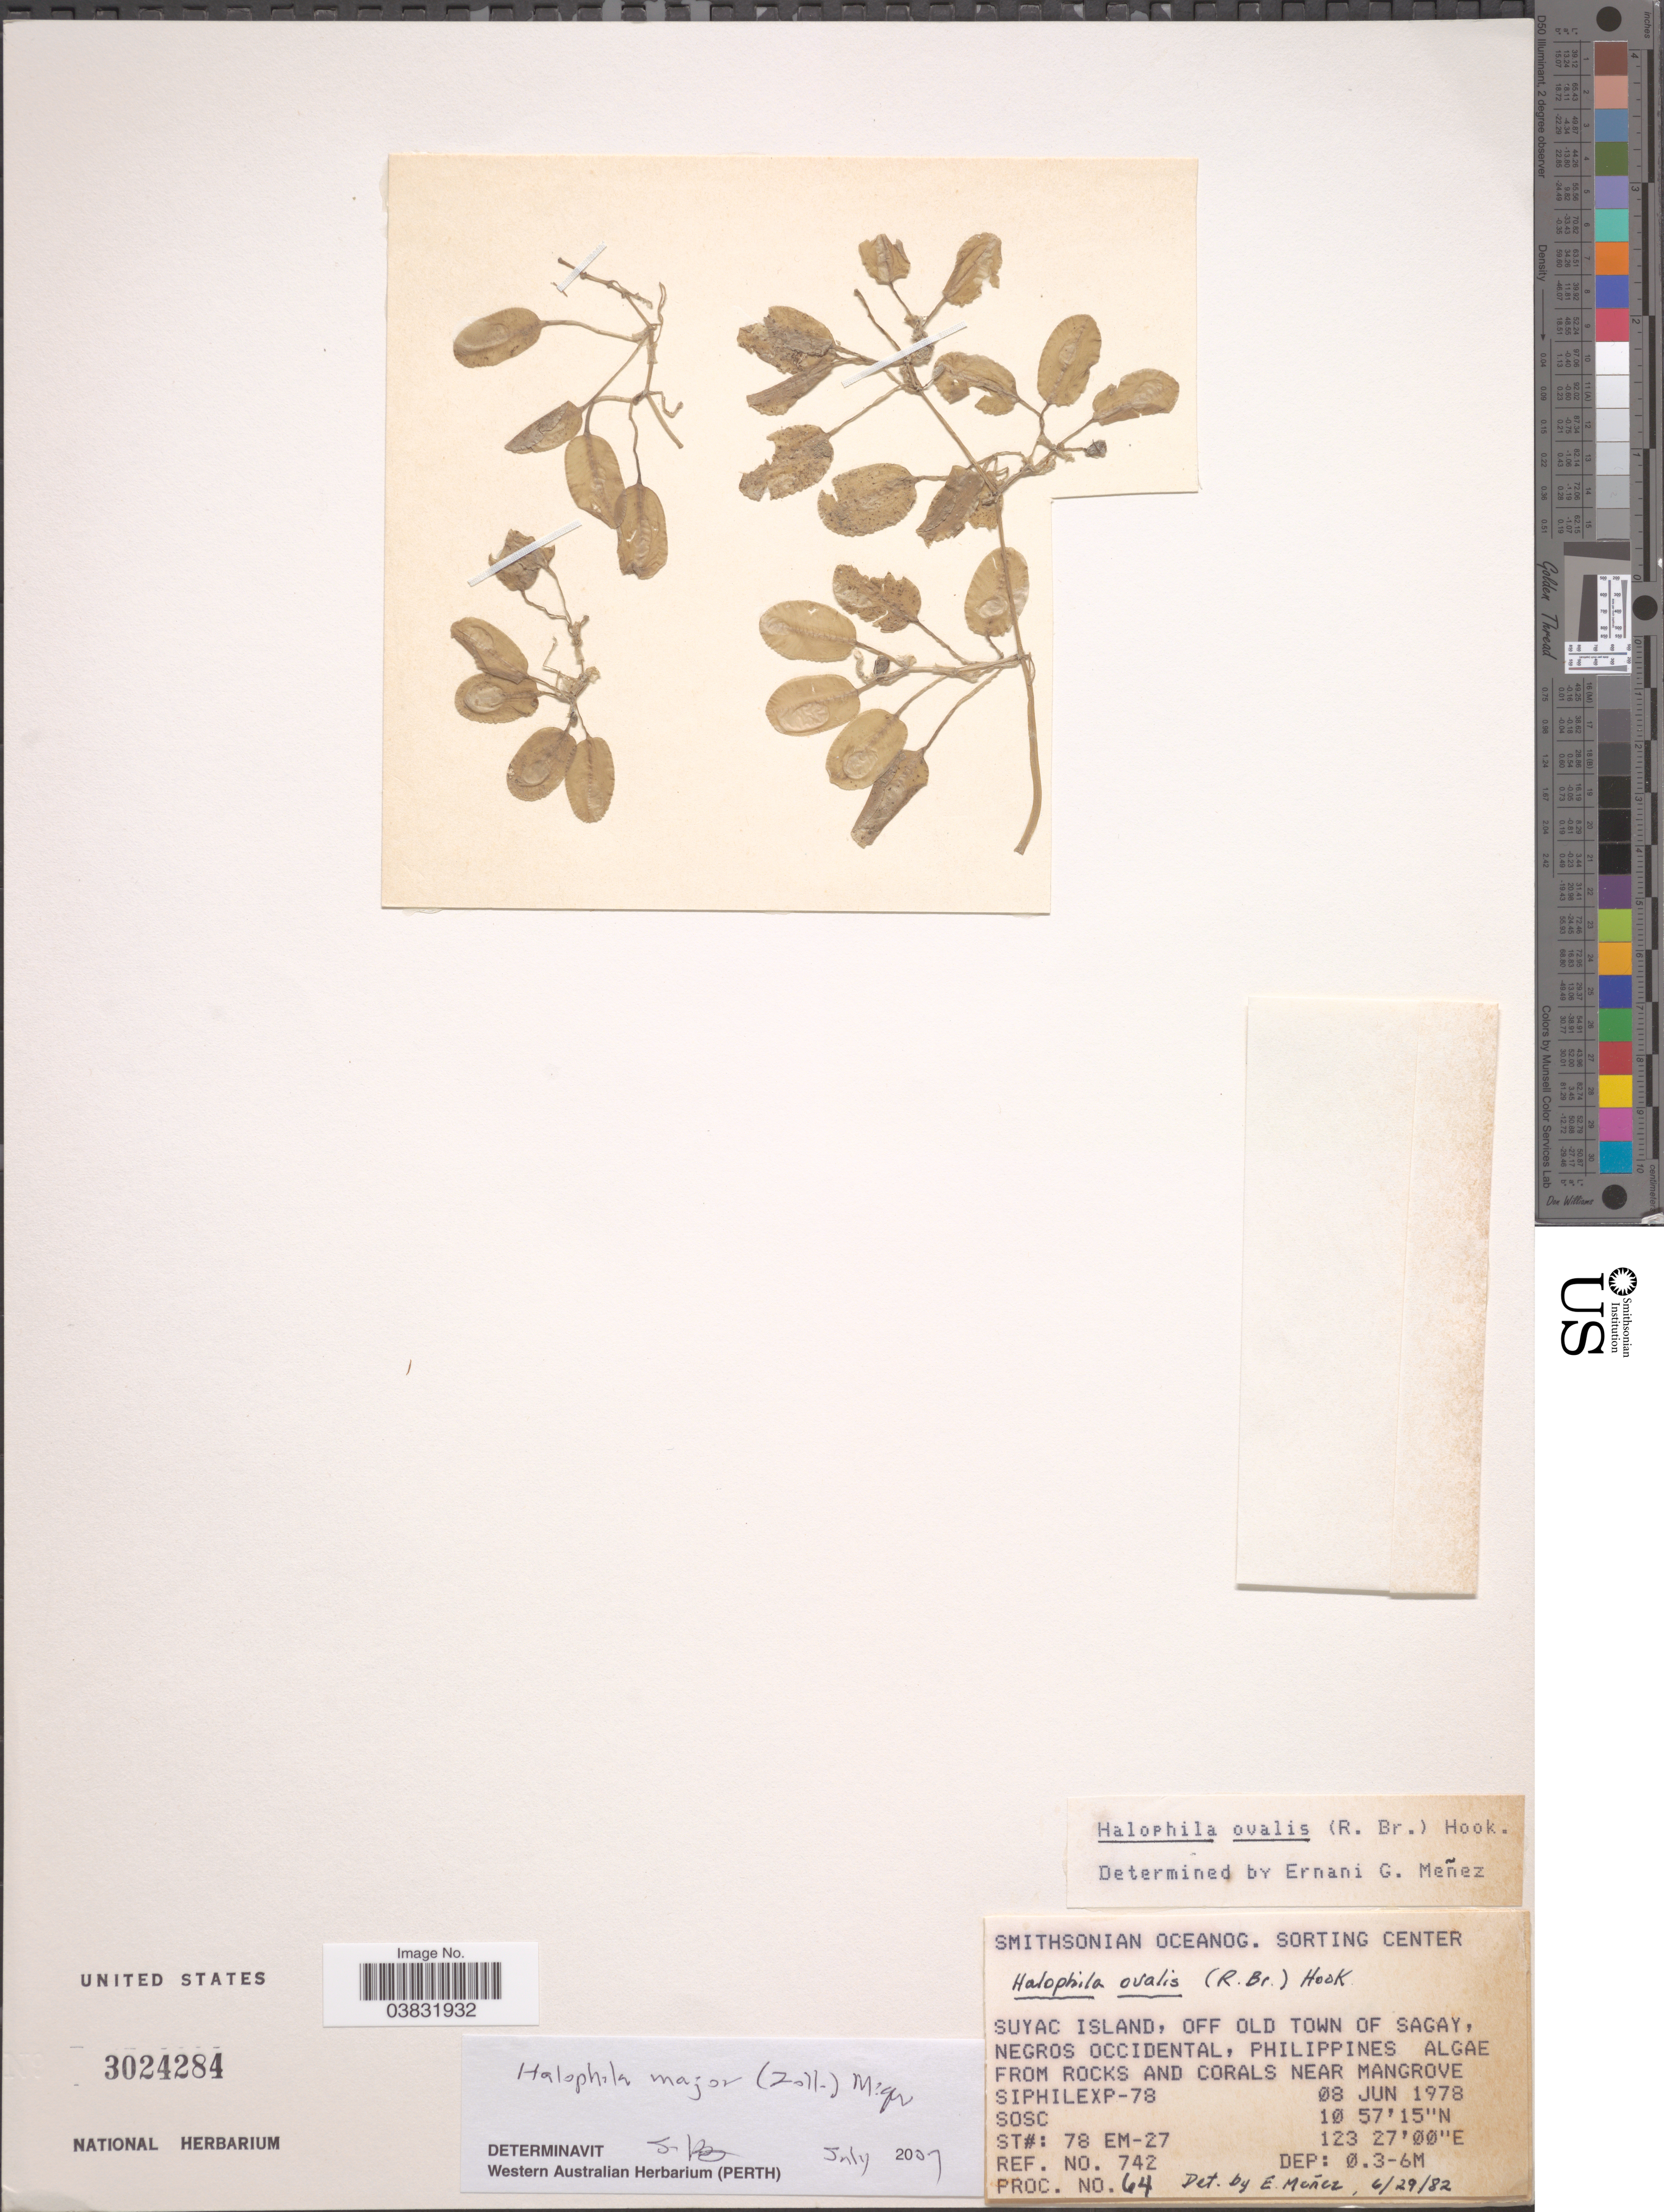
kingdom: Plantae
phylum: Tracheophyta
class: Liliopsida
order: Alismatales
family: Hydrocharitaceae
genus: Halophila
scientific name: Halophila major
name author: (Zoll.) Miq.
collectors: SOSC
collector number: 742/64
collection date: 1978-06-08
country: Philippines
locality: Suyac Island, off old town of Sagay, Negros Occidental, Philippines algae from rocks and corals near mangrove.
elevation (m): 0.3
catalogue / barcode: US 3024284